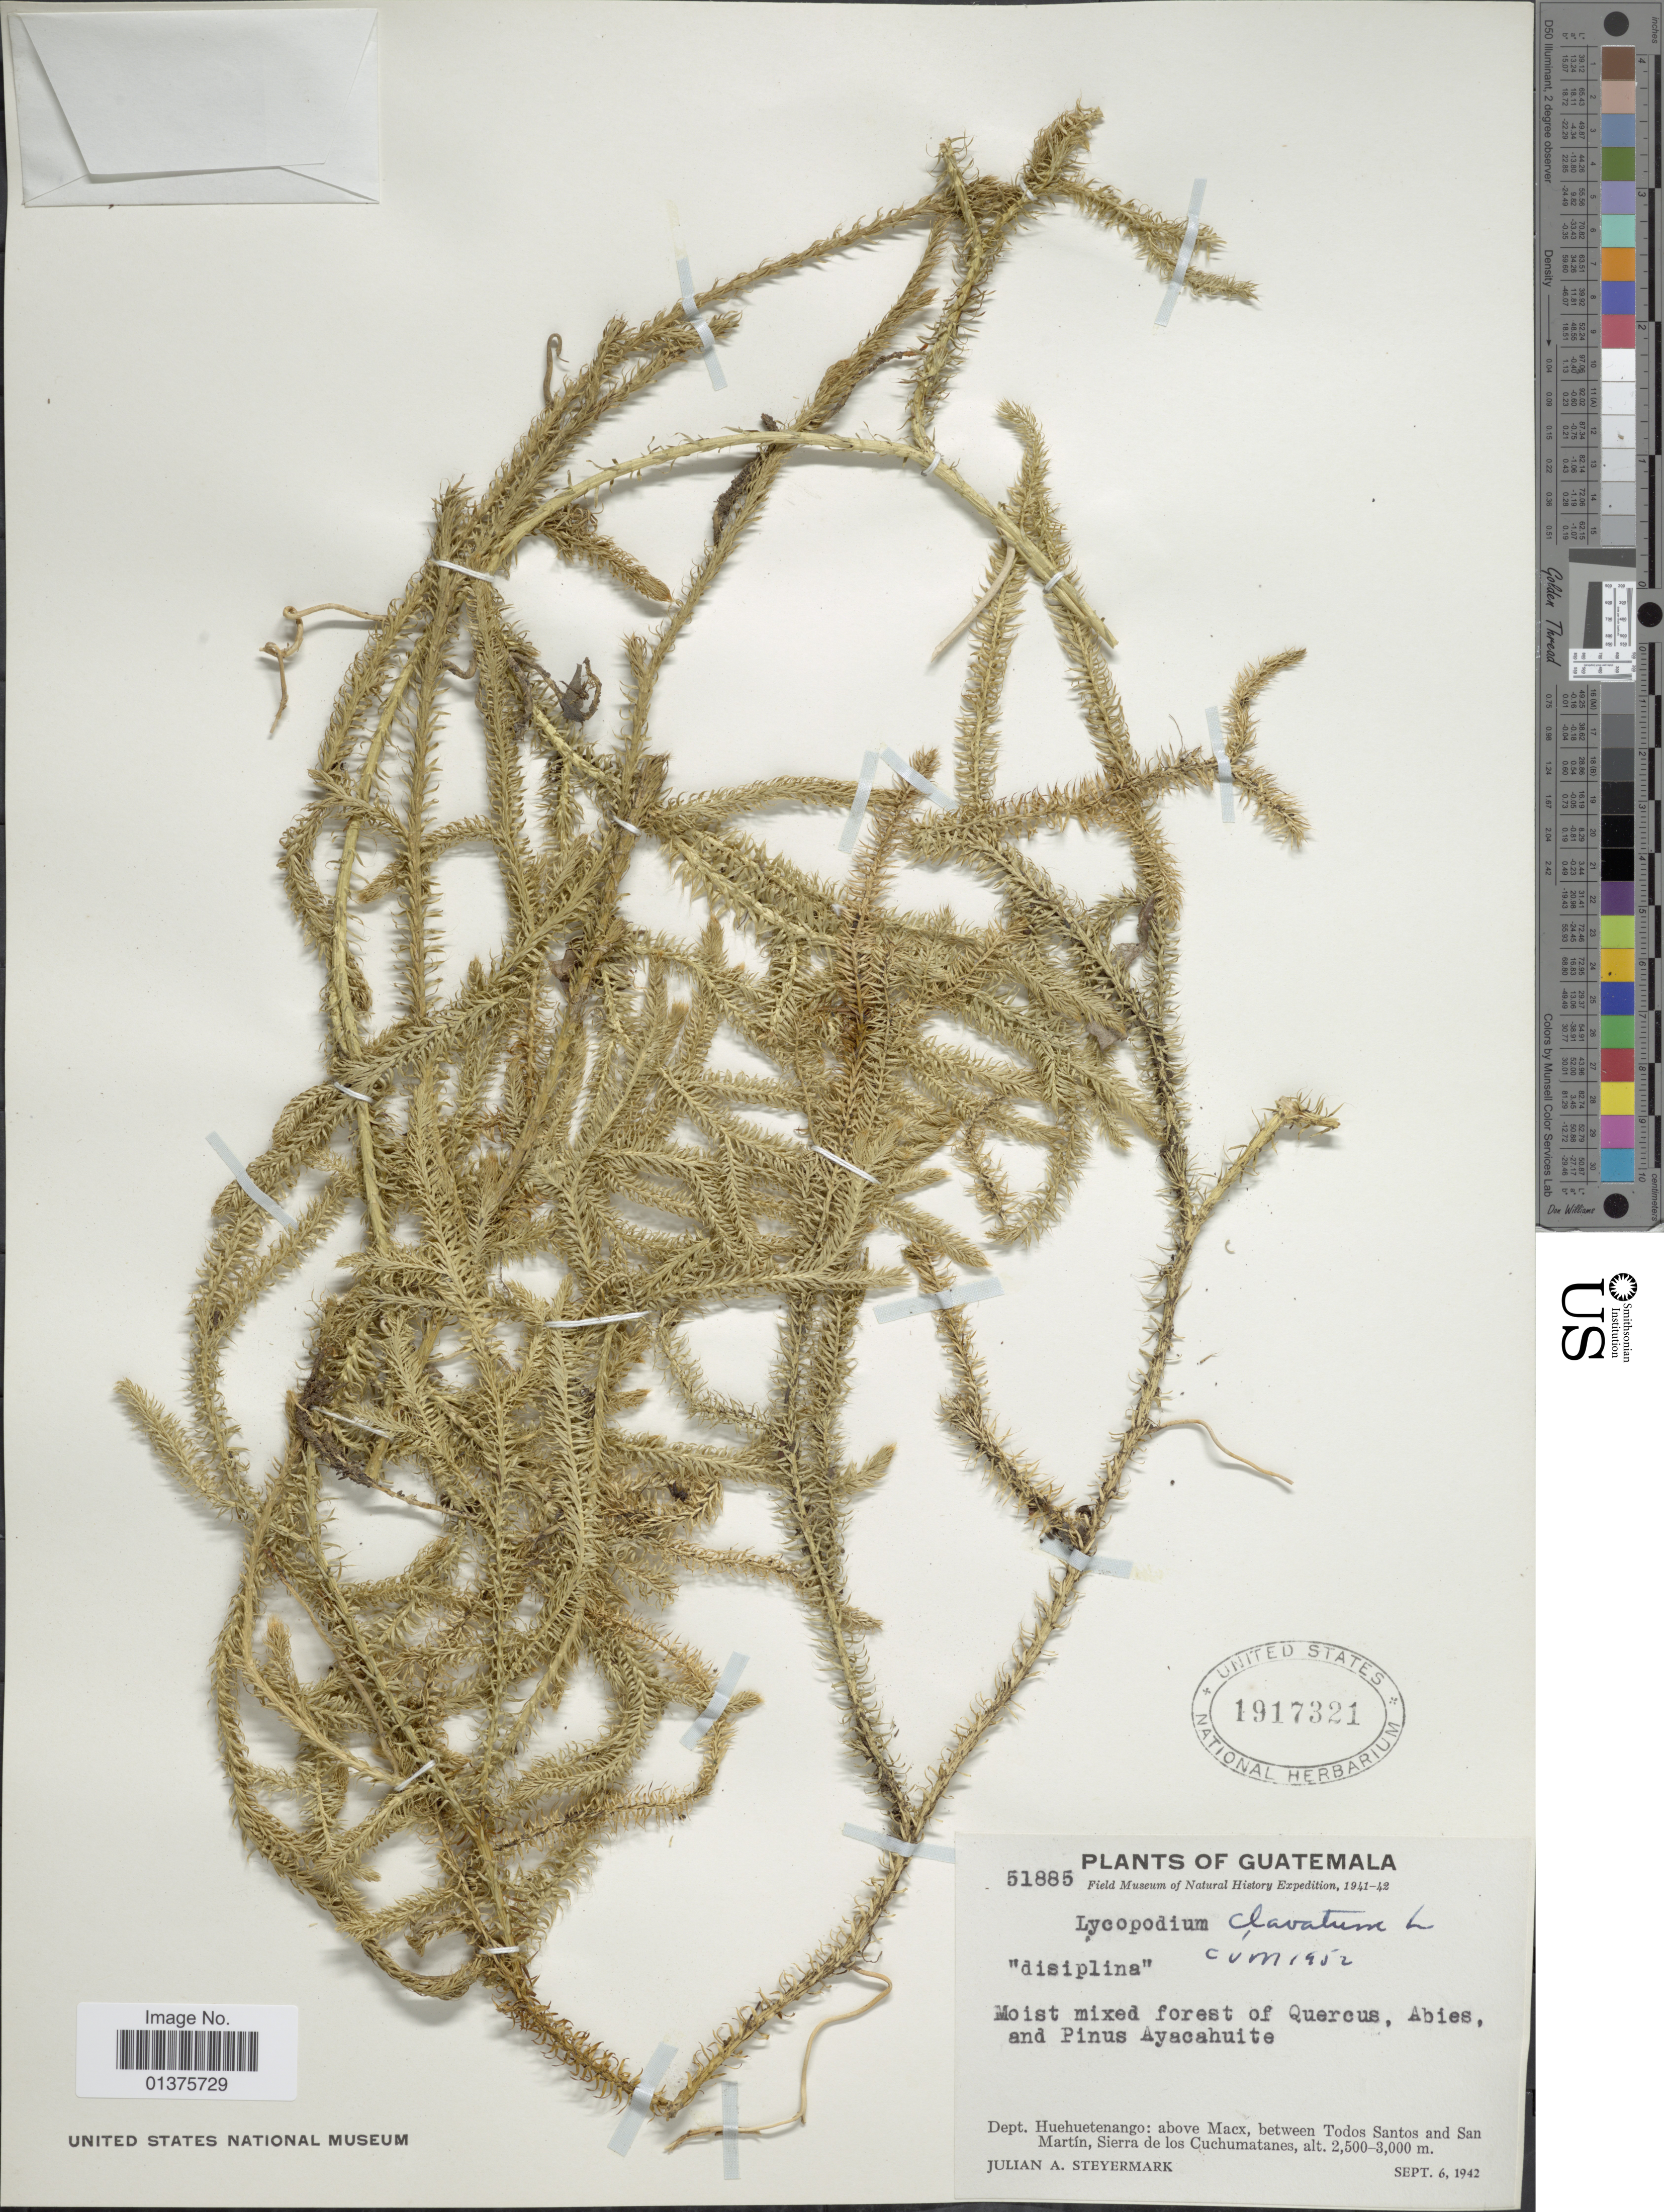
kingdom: Plantae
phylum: Tracheophyta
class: Lycopodiopsida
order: Lycopodiales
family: Lycopodiaceae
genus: Lycopodium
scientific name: Lycopodium clavatum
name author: L.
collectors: J. Steyermark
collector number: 51885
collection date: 1942-09-06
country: Guatemala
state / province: Huehuetenango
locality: Above Macx, between Todos Santos and San Martín, Sierra de los Cuchumatenes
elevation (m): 2500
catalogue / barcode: US 1917321